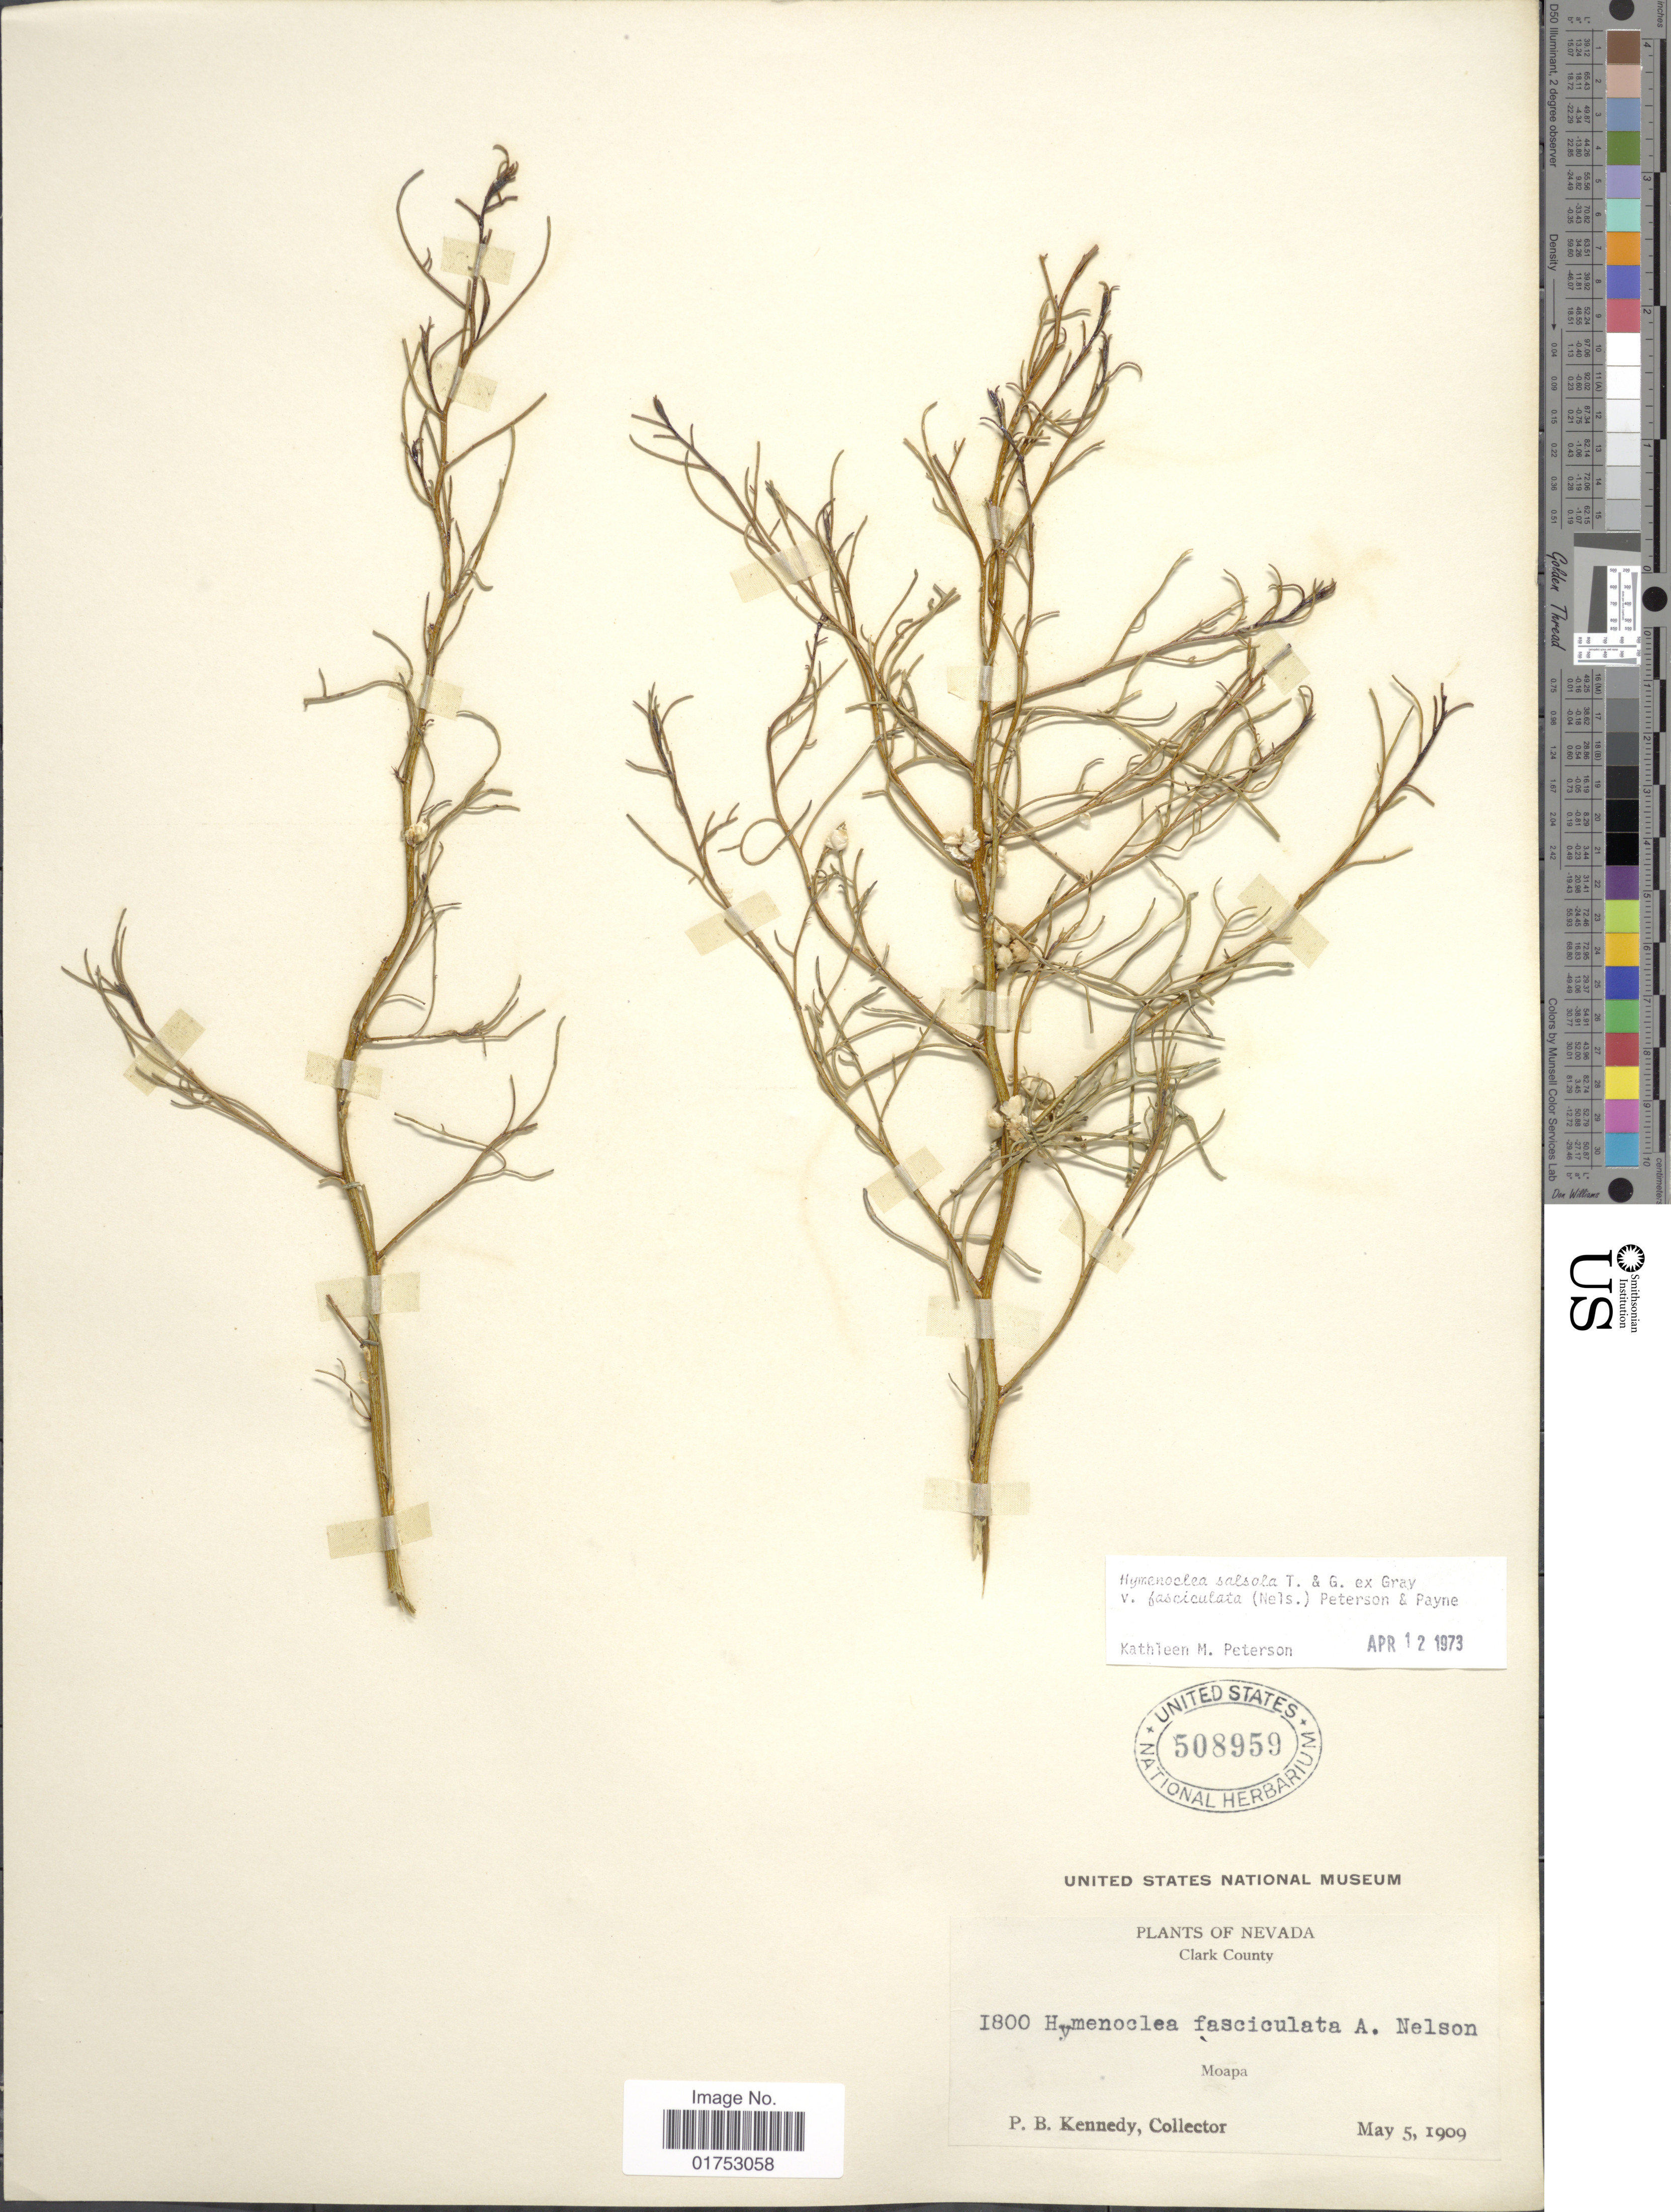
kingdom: Plantae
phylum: Tracheophyta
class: Magnoliopsida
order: Asterales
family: Asteraceae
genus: Hymenoclea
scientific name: Hymenoclea salsola var. fasciculata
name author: (A. Nelson) K.M. Peterson & W.W.Payne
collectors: P. B. Kennedy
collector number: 1800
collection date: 1909-05-05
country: United States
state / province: Nevada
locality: Clark County, Moapa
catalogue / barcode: US 508959